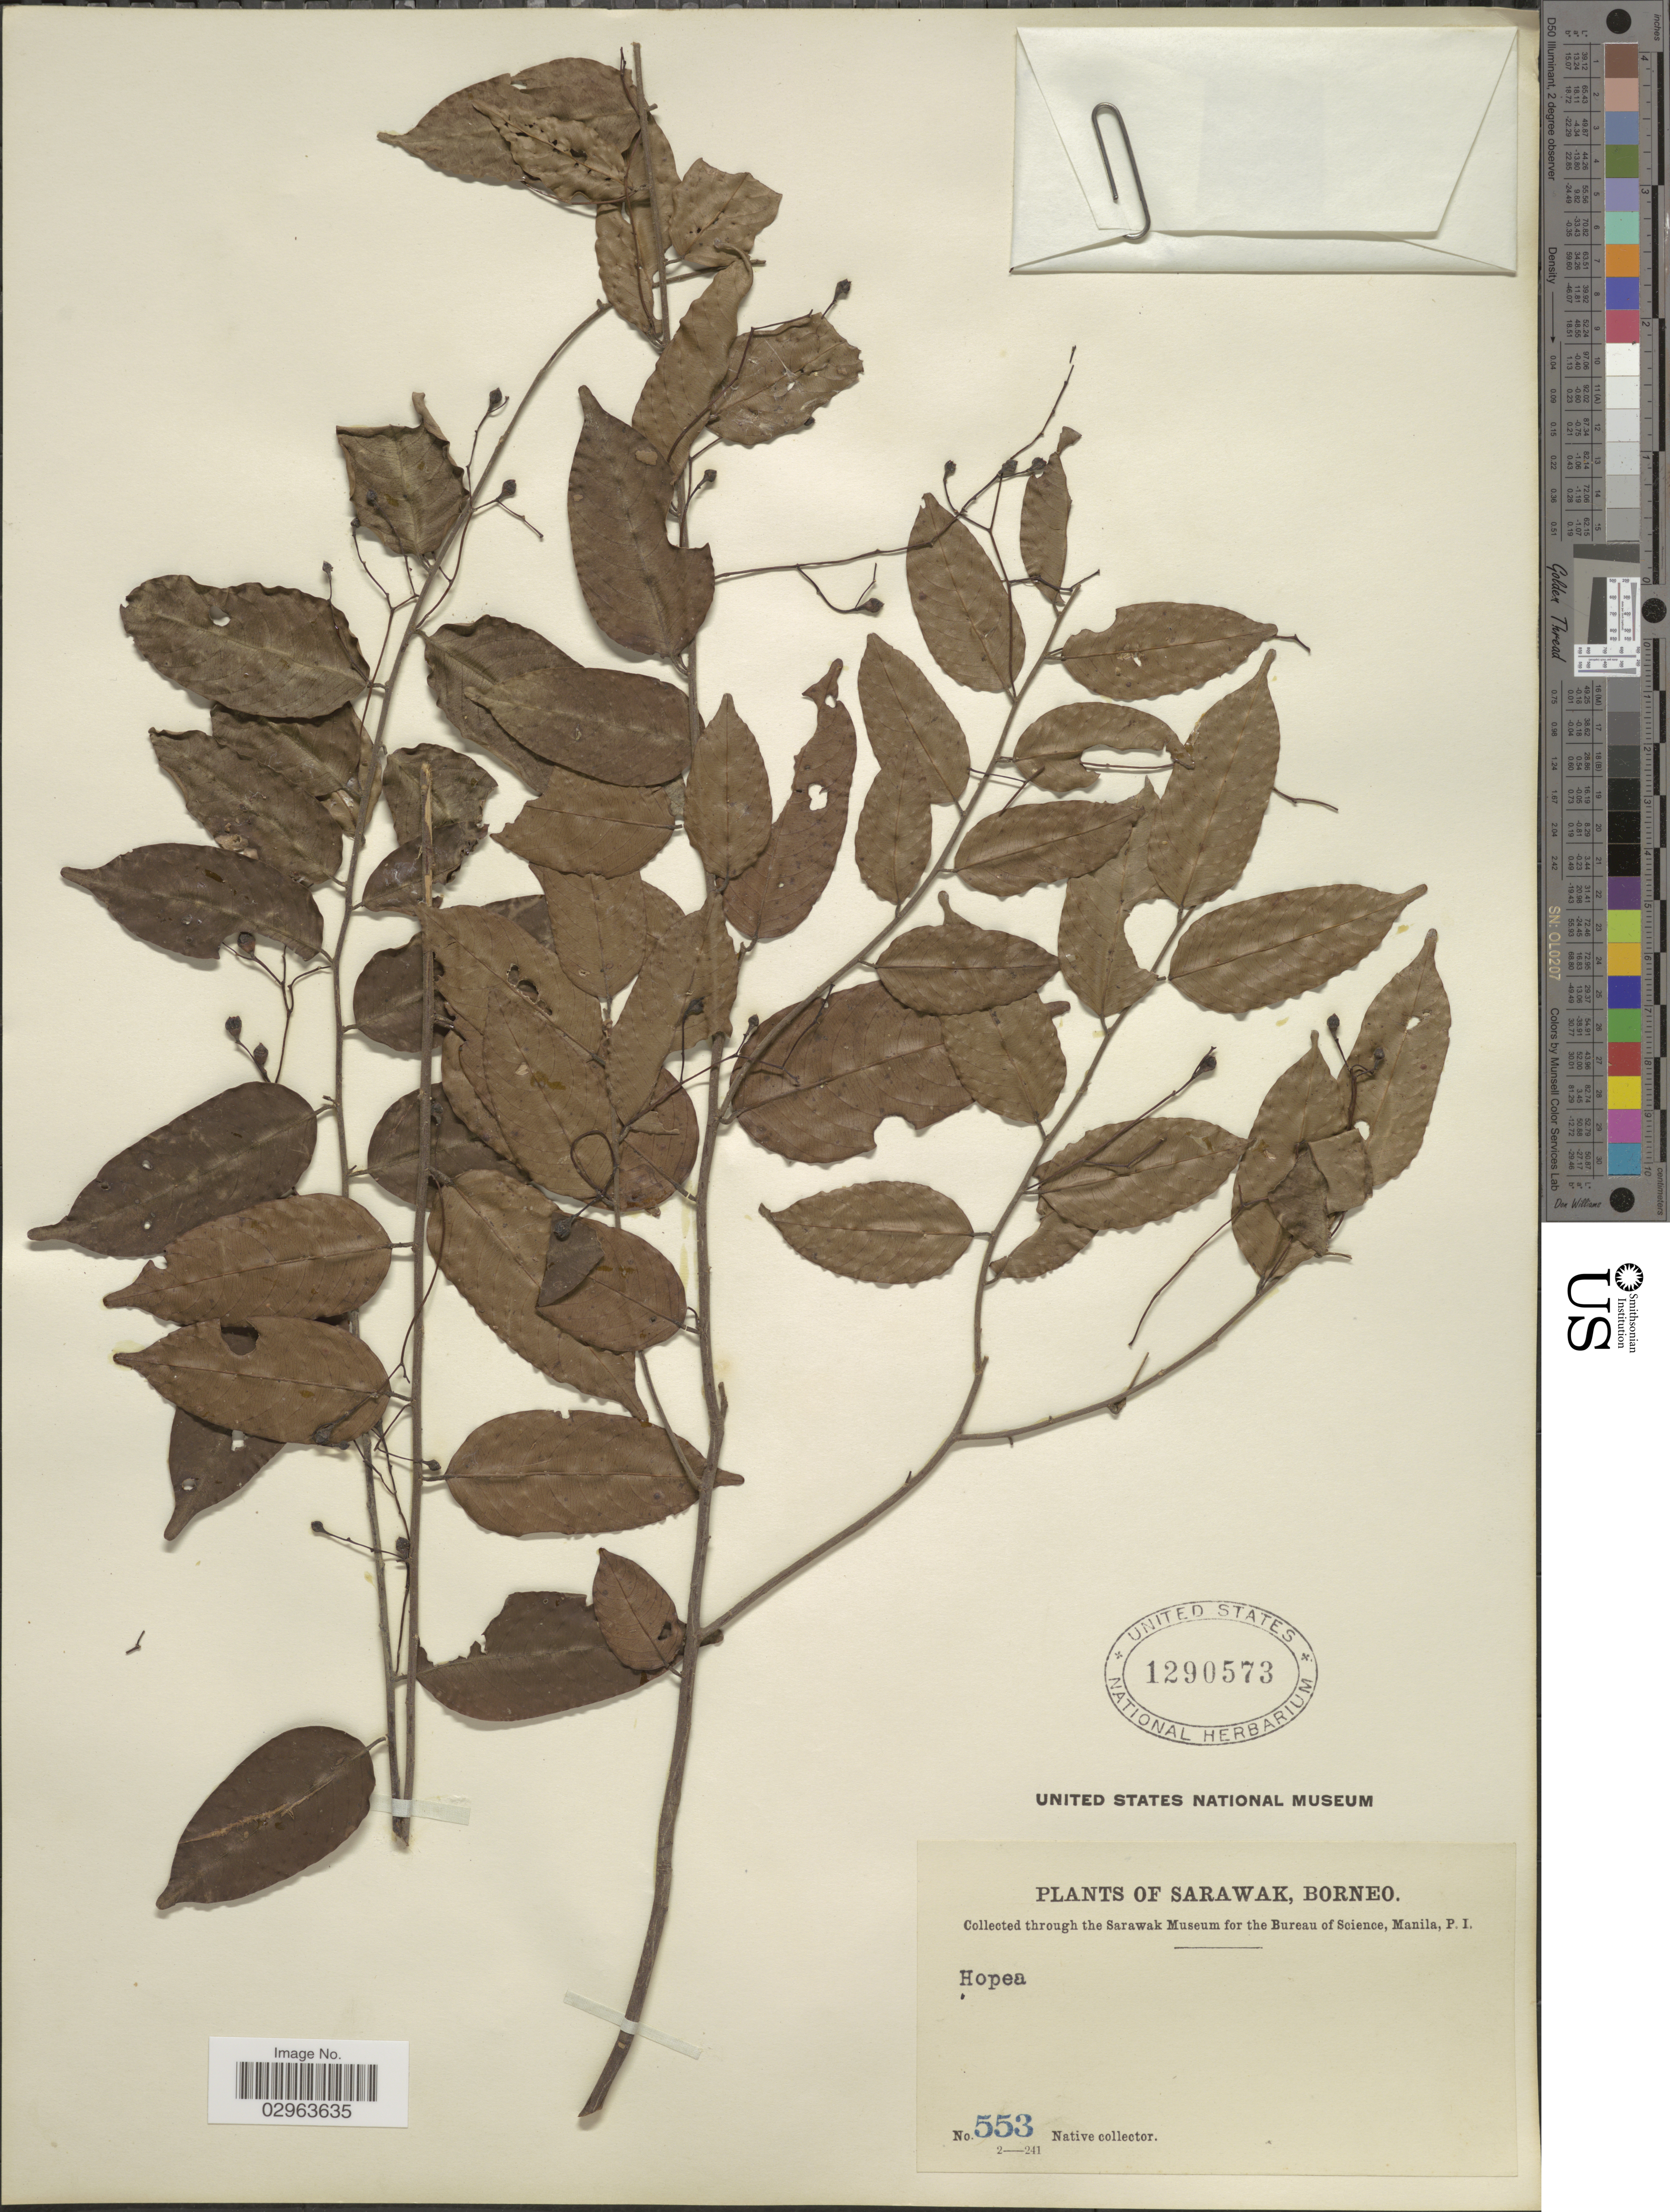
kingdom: Plantae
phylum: Tracheophyta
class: Magnoliopsida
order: Malvales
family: Dipterocarpaceae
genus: Hopea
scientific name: Hopea sp.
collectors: Native collector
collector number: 553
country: Malaysia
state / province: Sarawak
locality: Sarawak. Borneo.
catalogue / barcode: US 1290573